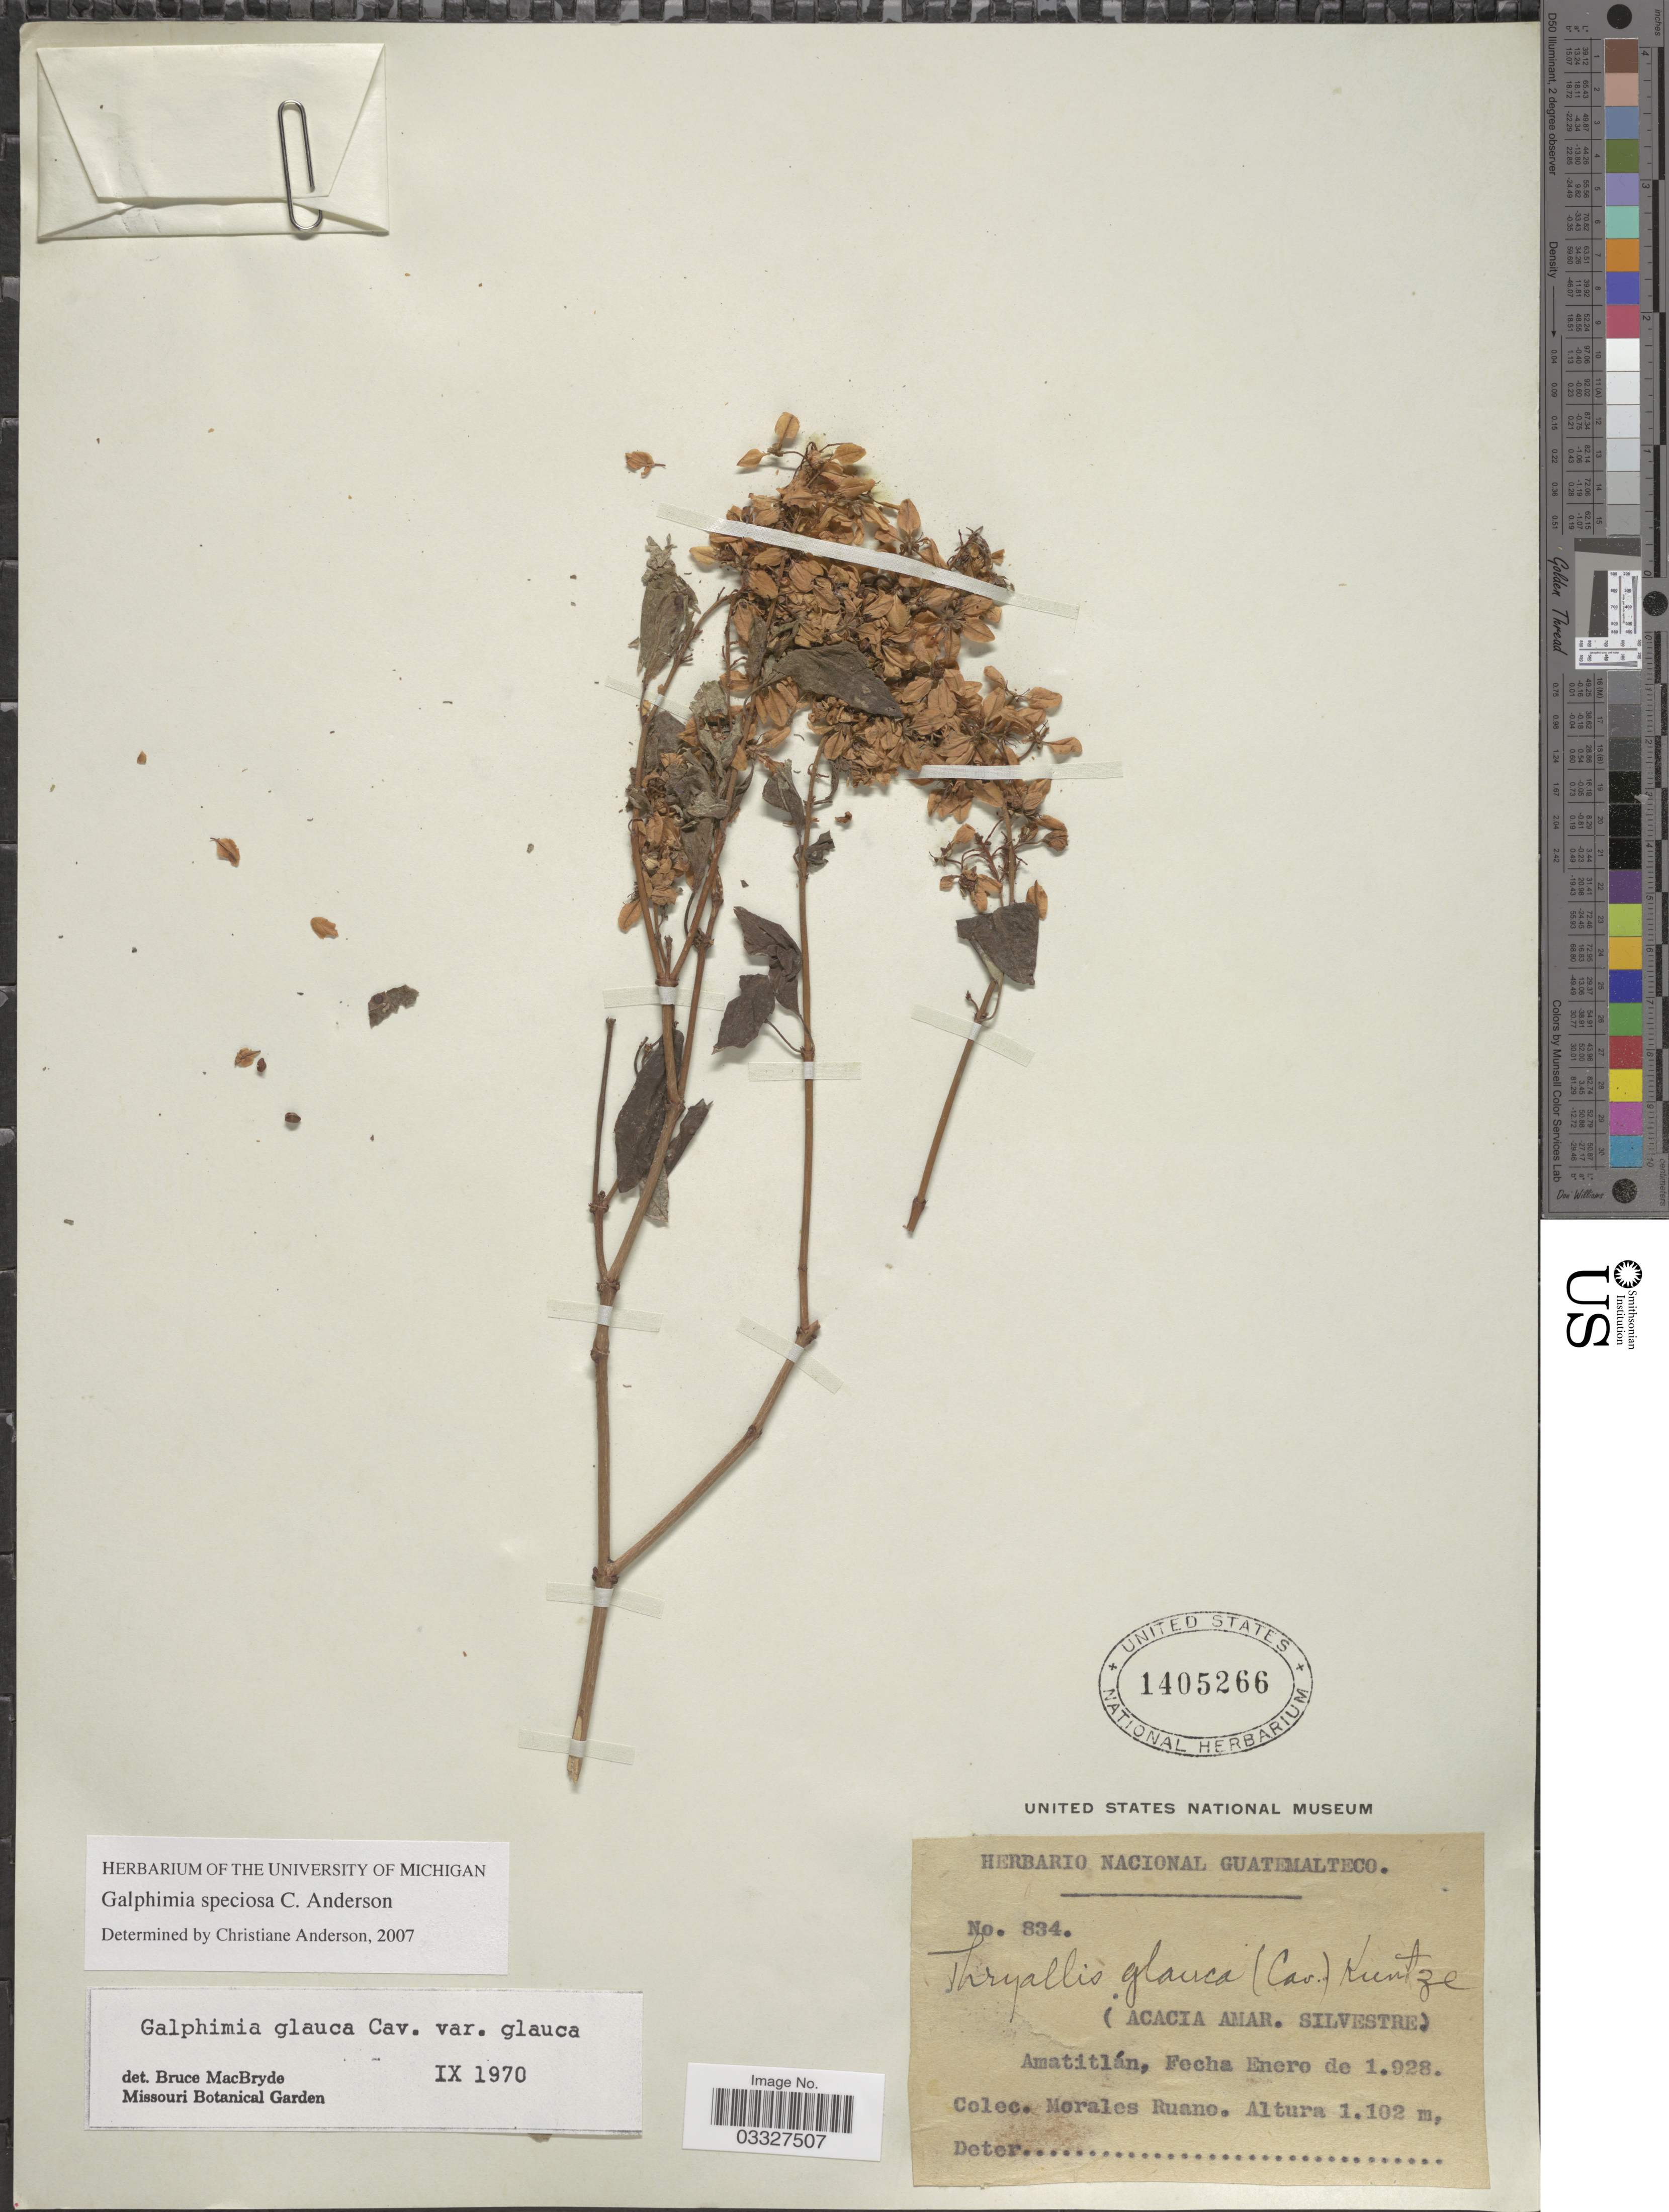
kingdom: Plantae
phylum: Tracheophyta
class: Magnoliopsida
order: Malpighiales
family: Malpighiaceae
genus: Galphimia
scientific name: Galphimia speciosa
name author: C.E. Anderson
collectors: M. Ruano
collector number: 834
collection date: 1928-01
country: Guatemala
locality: Amatitlán.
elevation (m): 1102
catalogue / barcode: US 1405266